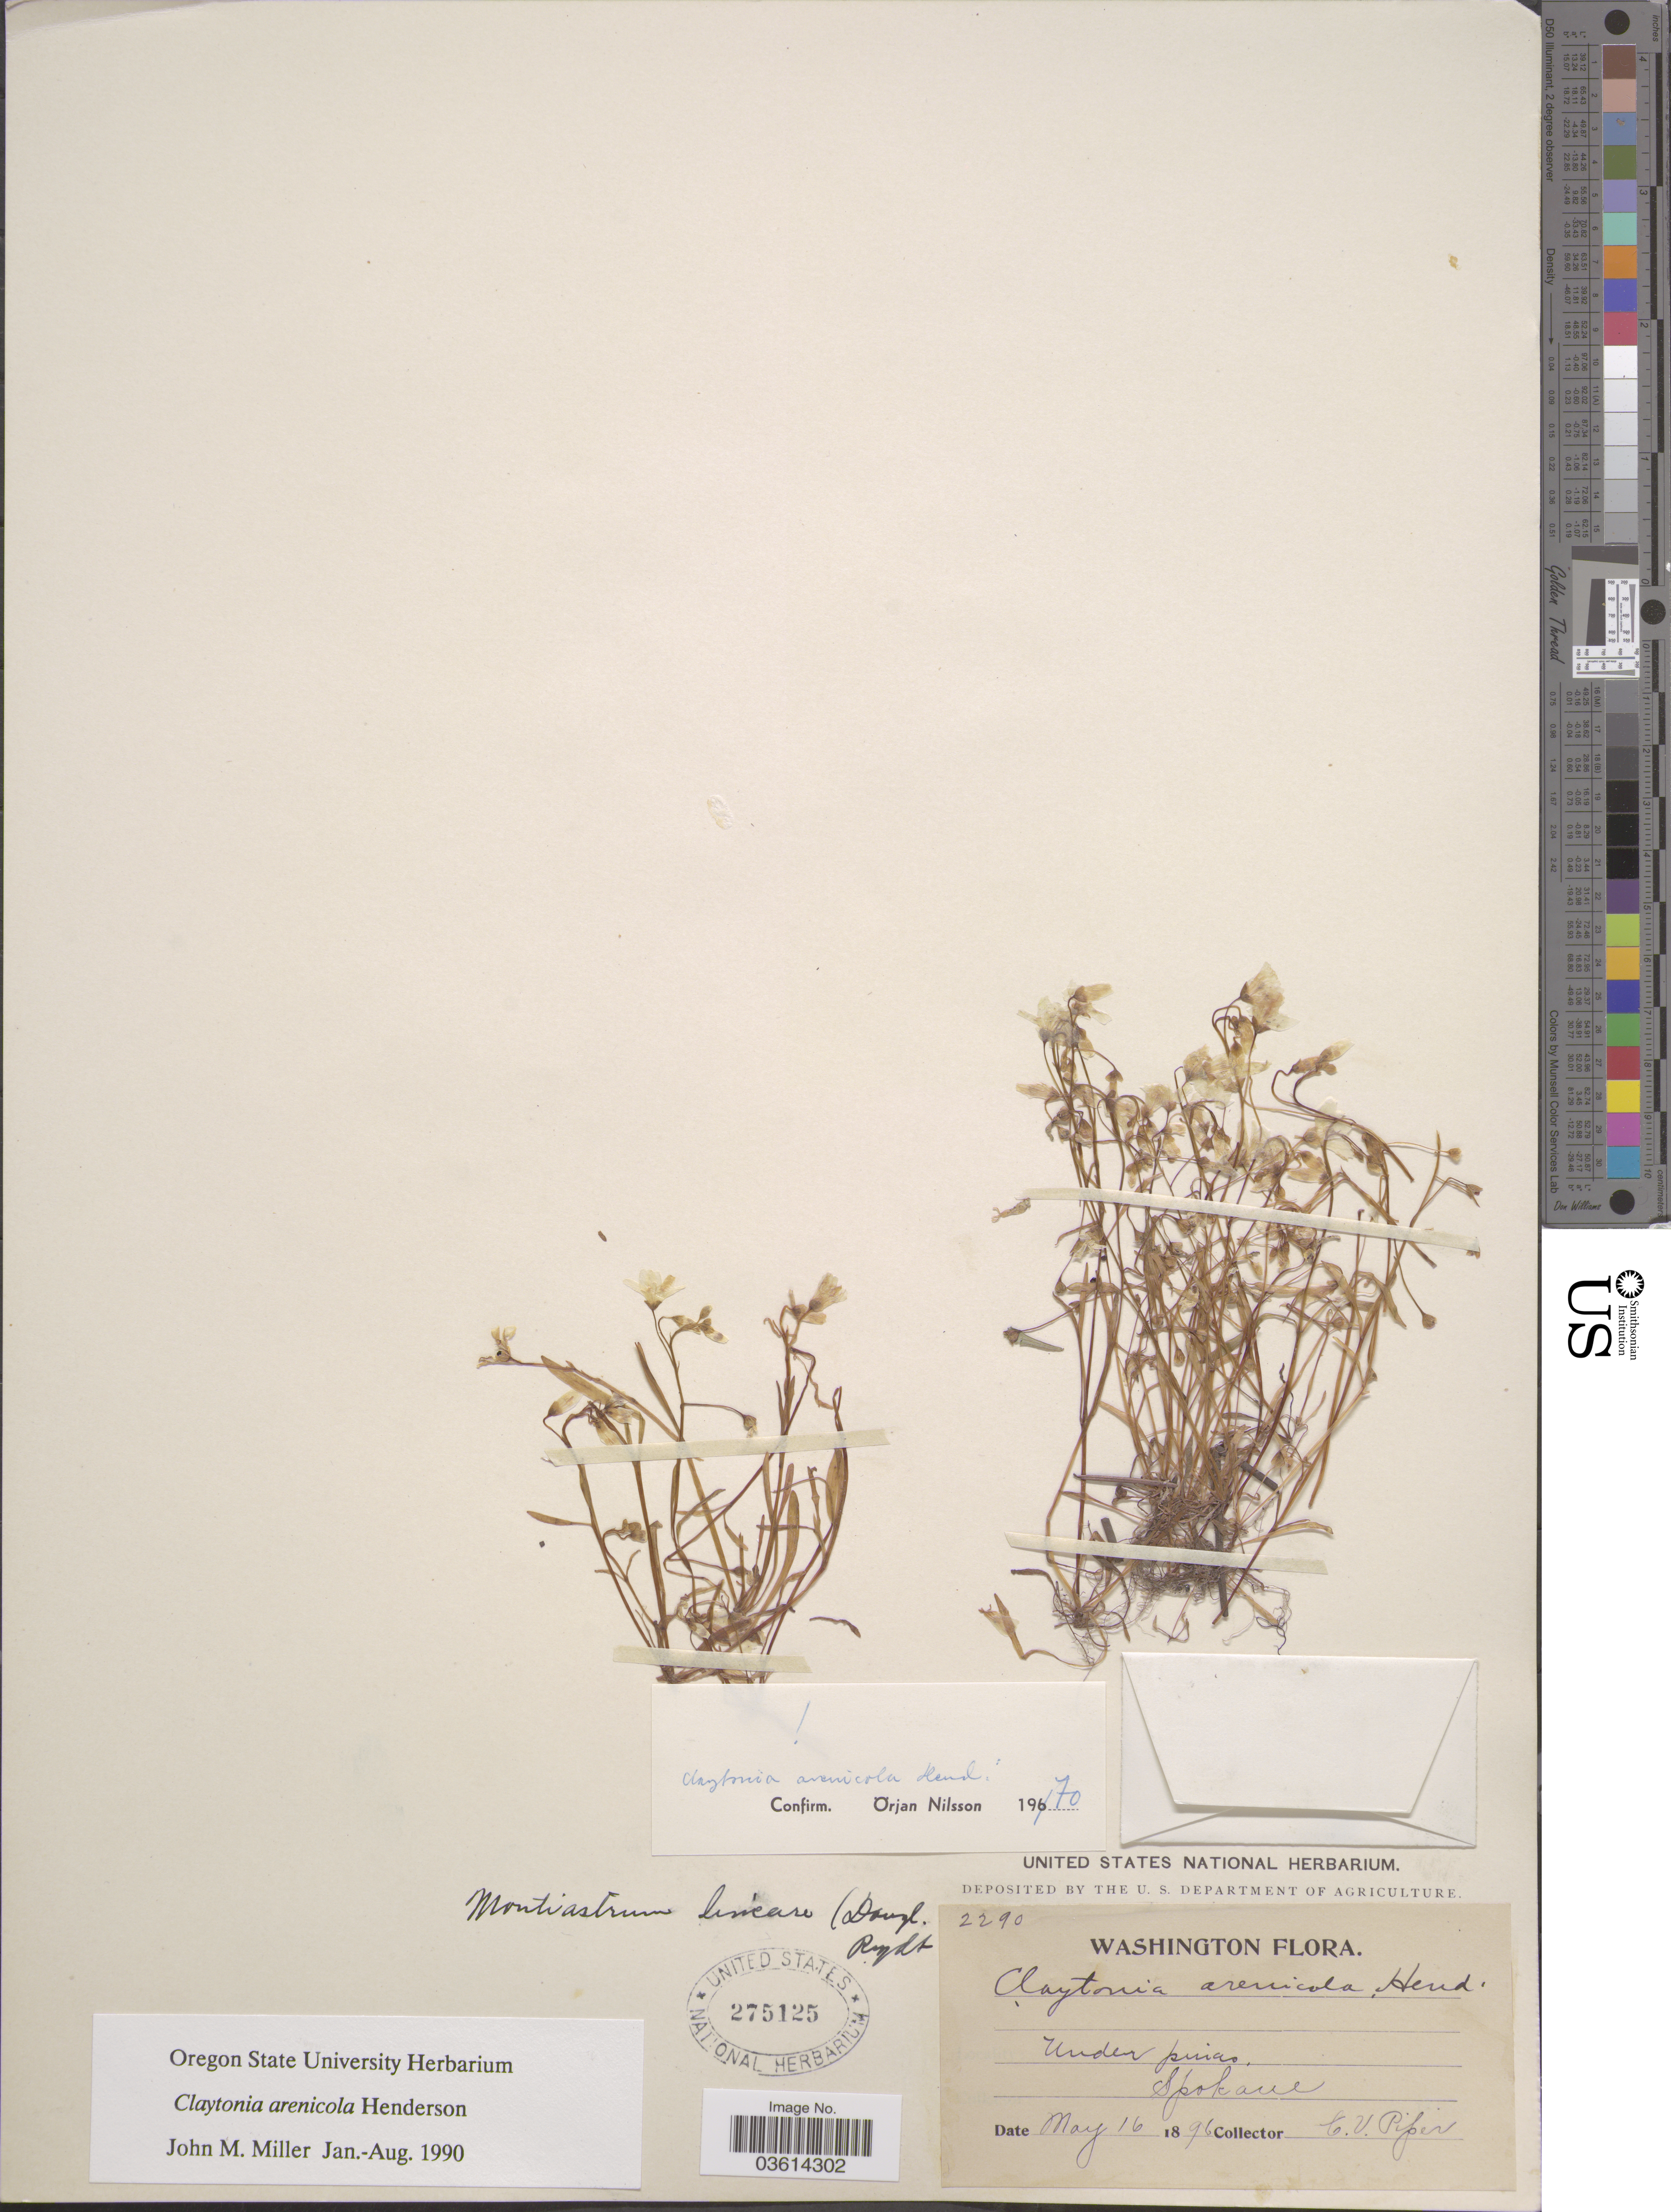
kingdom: Plantae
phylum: Tracheophyta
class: Magnoliopsida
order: Caryophyllales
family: Montiaceae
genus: Claytonia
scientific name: Claytonia arenicola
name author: L.F. Hend.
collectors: C. V. Piper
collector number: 2290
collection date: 1896-05-16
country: United States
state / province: Washington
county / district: Spokane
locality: Spokane.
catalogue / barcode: US 275125